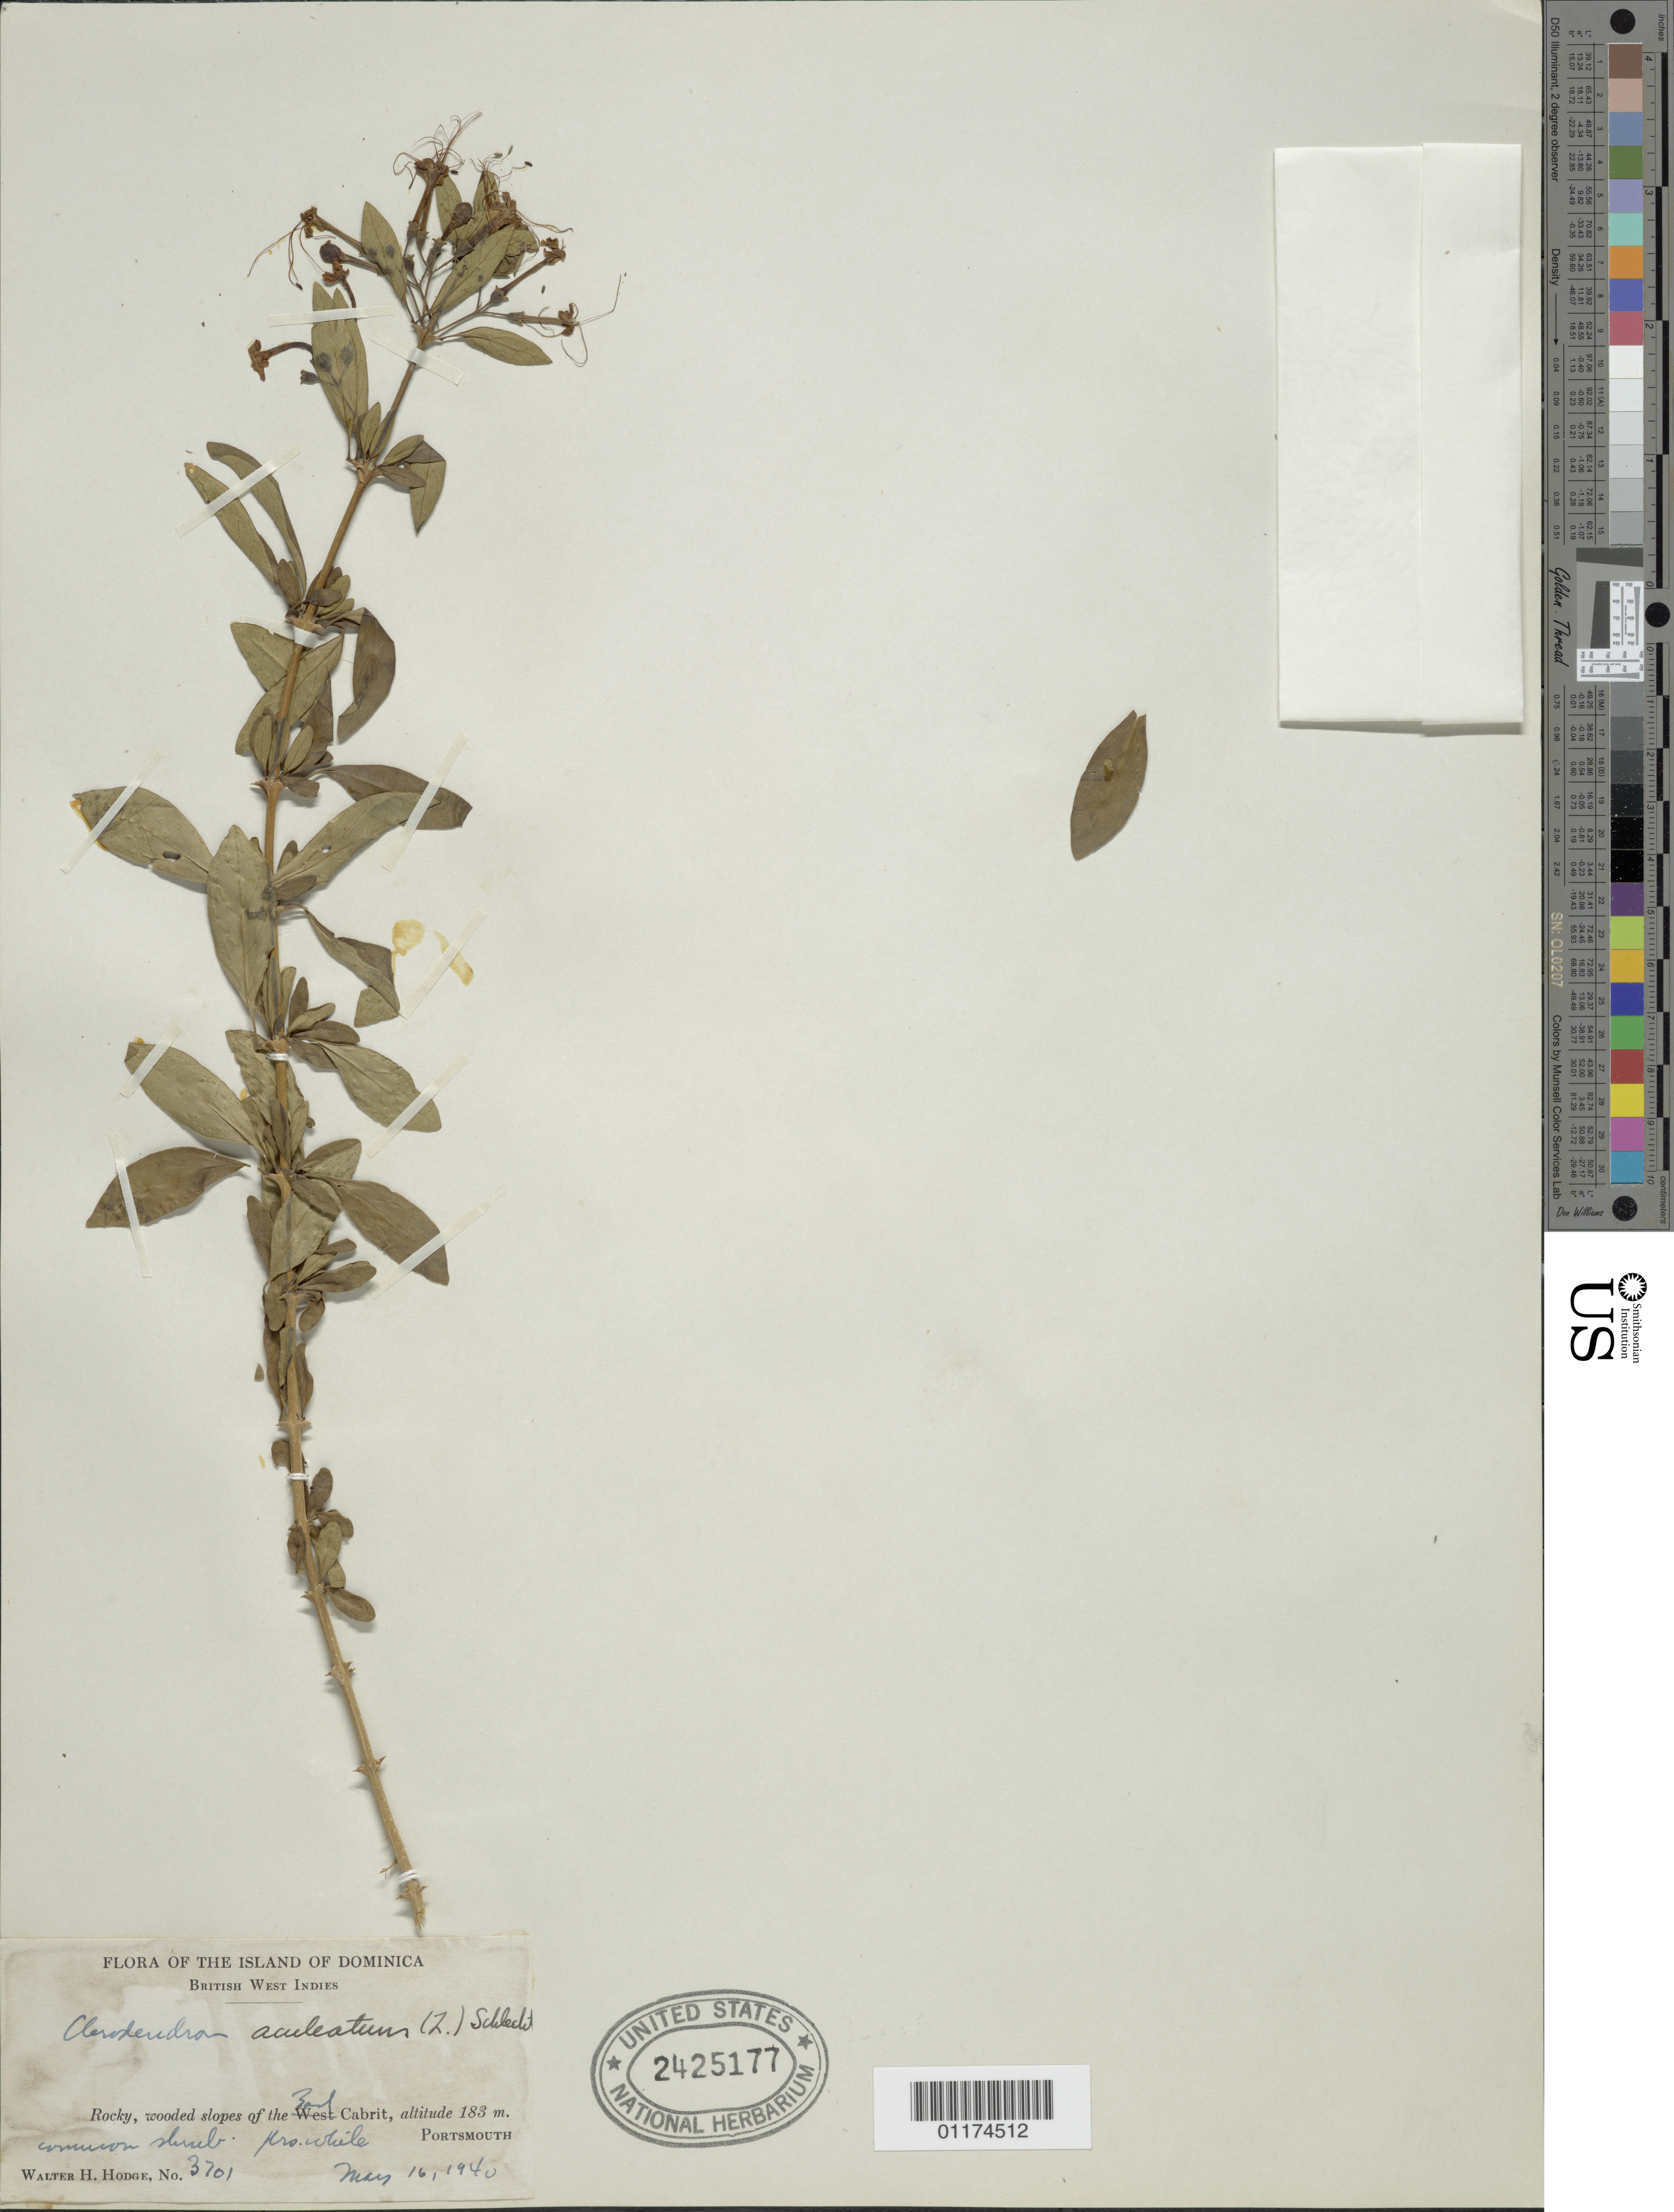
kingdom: Plantae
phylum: Tracheophyta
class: Magnoliopsida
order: Lamiales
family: Lamiaceae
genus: Clerodendrum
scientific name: Clerodendrum aculeatum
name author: (L.) Schltdl.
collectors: W. Hodge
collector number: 3701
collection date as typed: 16 May 1940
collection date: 1940-05-16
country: Dominica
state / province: St. John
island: Dominica I.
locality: Rocky, wooded slopes of the East Cabrit, altitude 183 m.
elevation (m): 183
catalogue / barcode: US 2425177